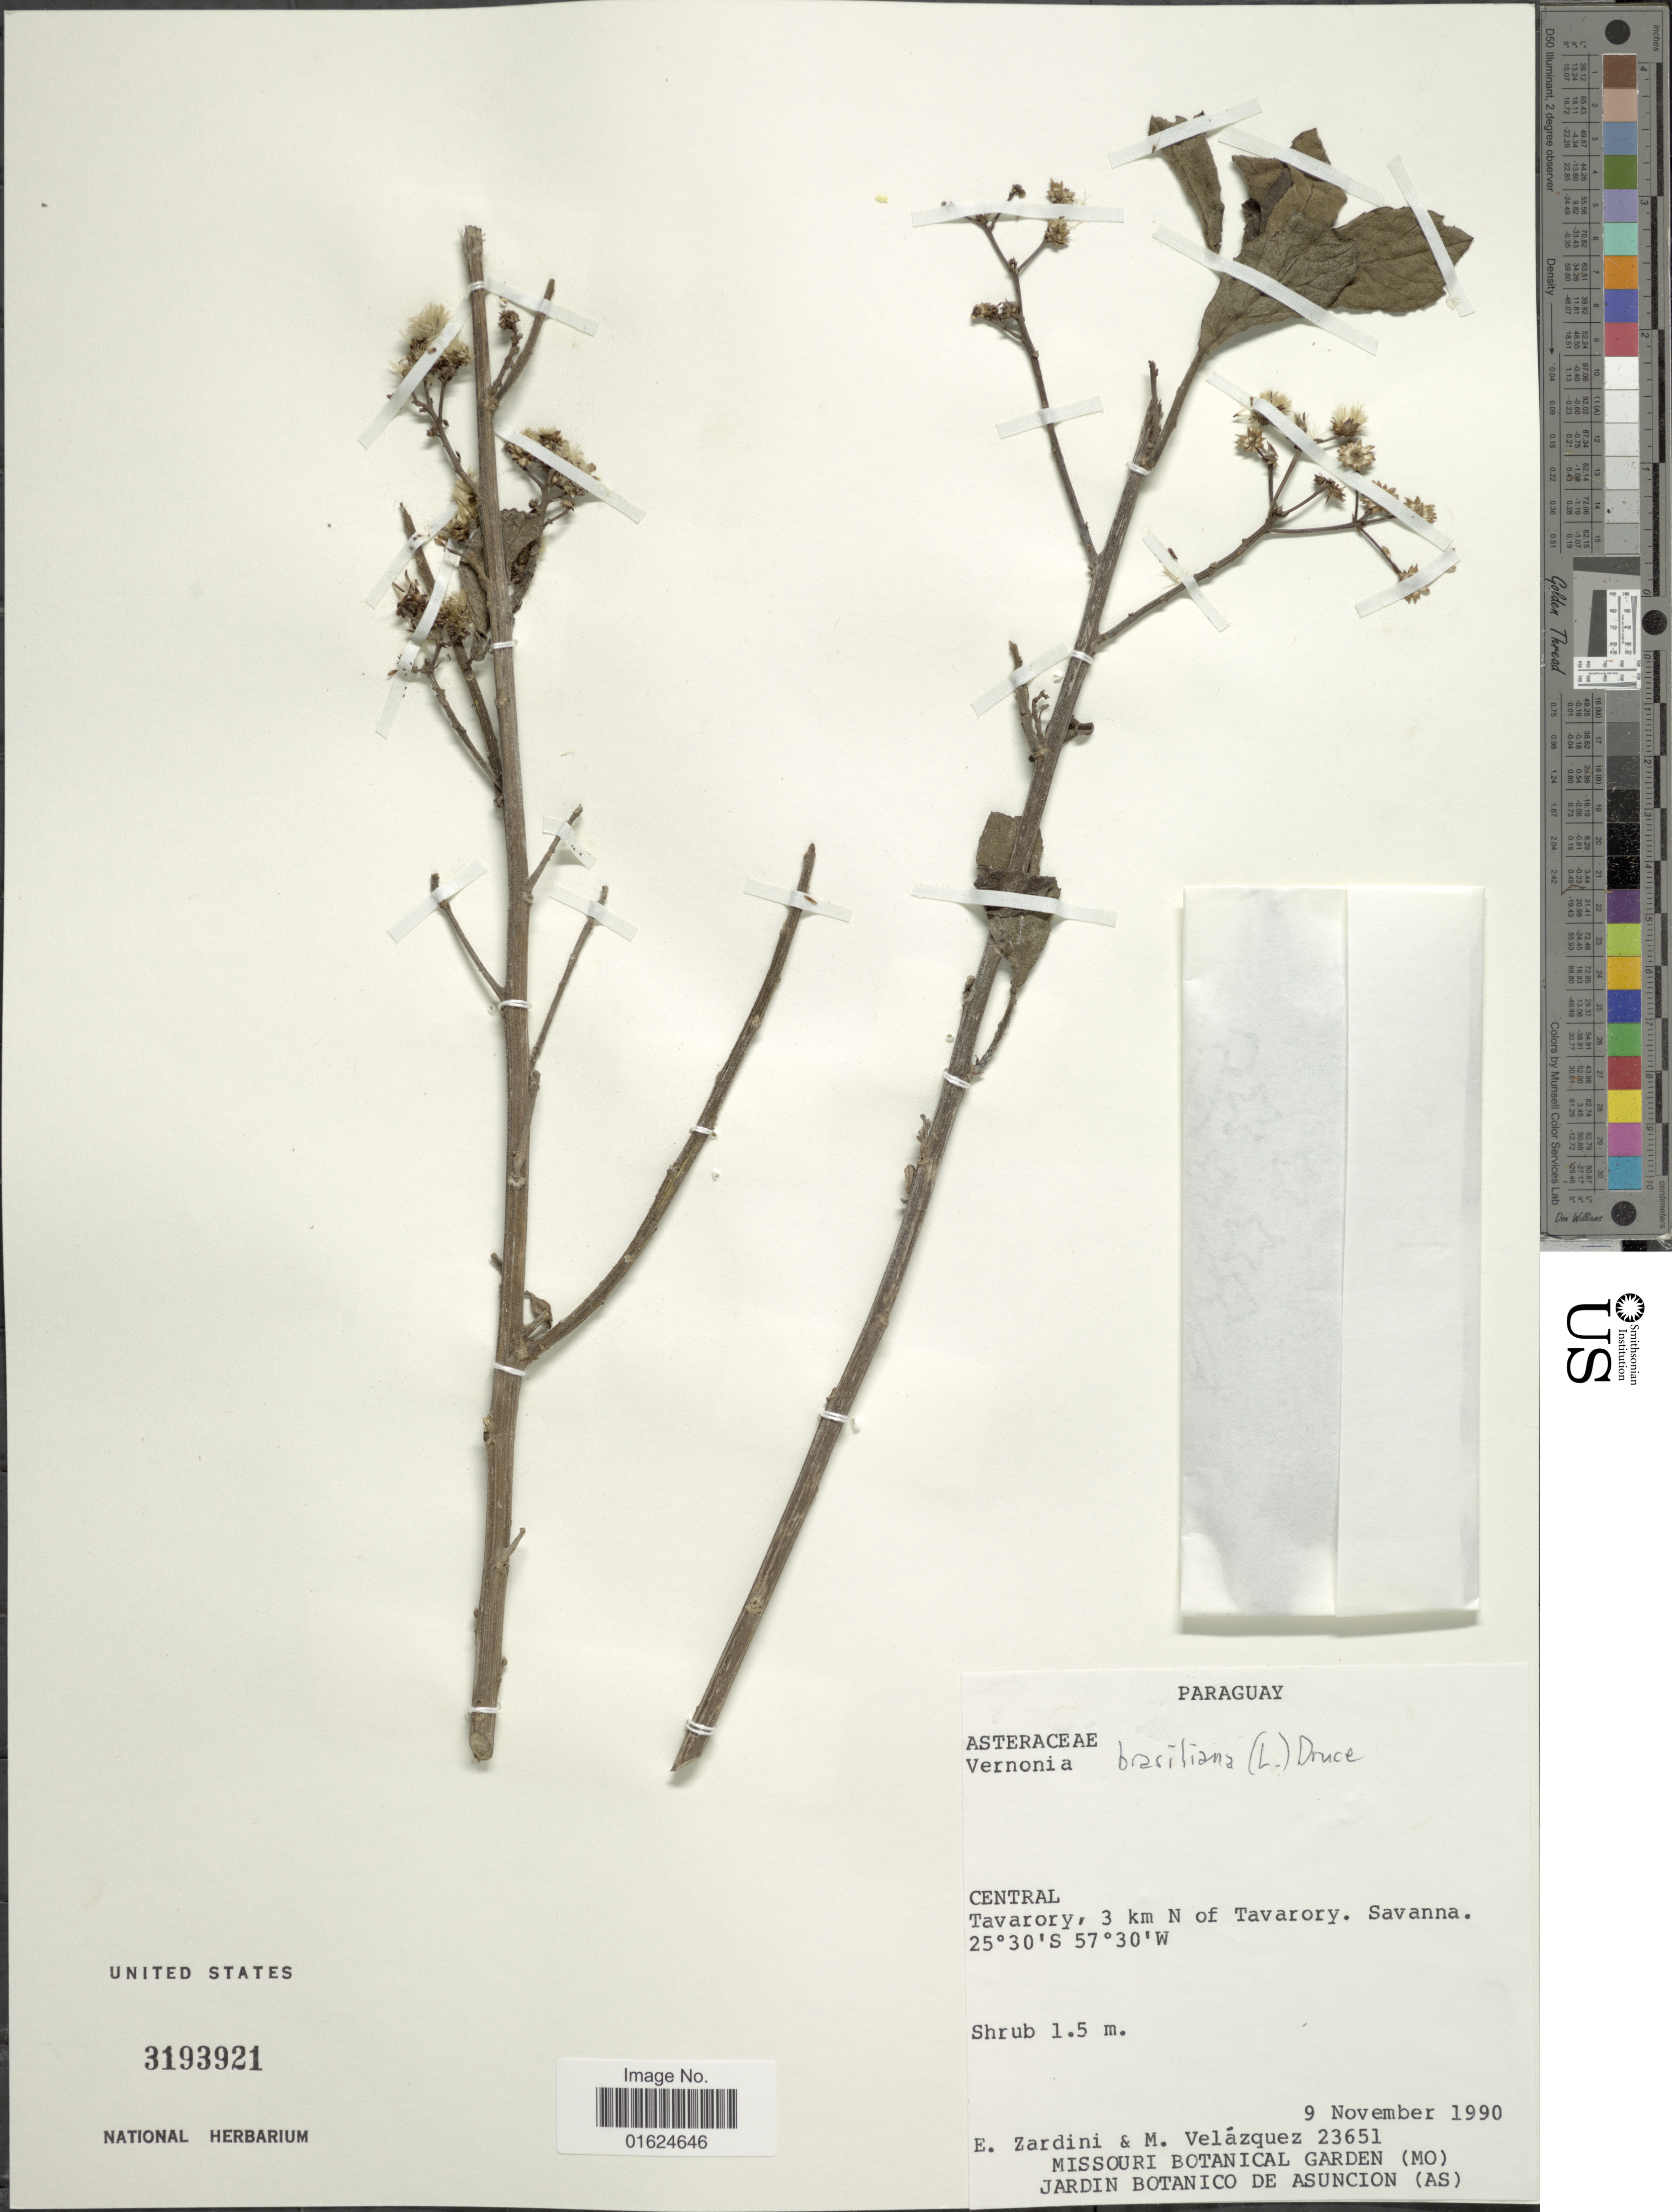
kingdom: Plantae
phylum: Tracheophyta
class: Magnoliopsida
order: Asterales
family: Asteraceae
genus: Vernonia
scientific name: Vernonia brasiliana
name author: (L.) Druce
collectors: E. M. Zardini & M. Velazquez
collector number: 23651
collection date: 1990-11-09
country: Paraguay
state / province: Central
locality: Tavarory, 3 km N of Tavarory. Savanna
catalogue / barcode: US 3193921